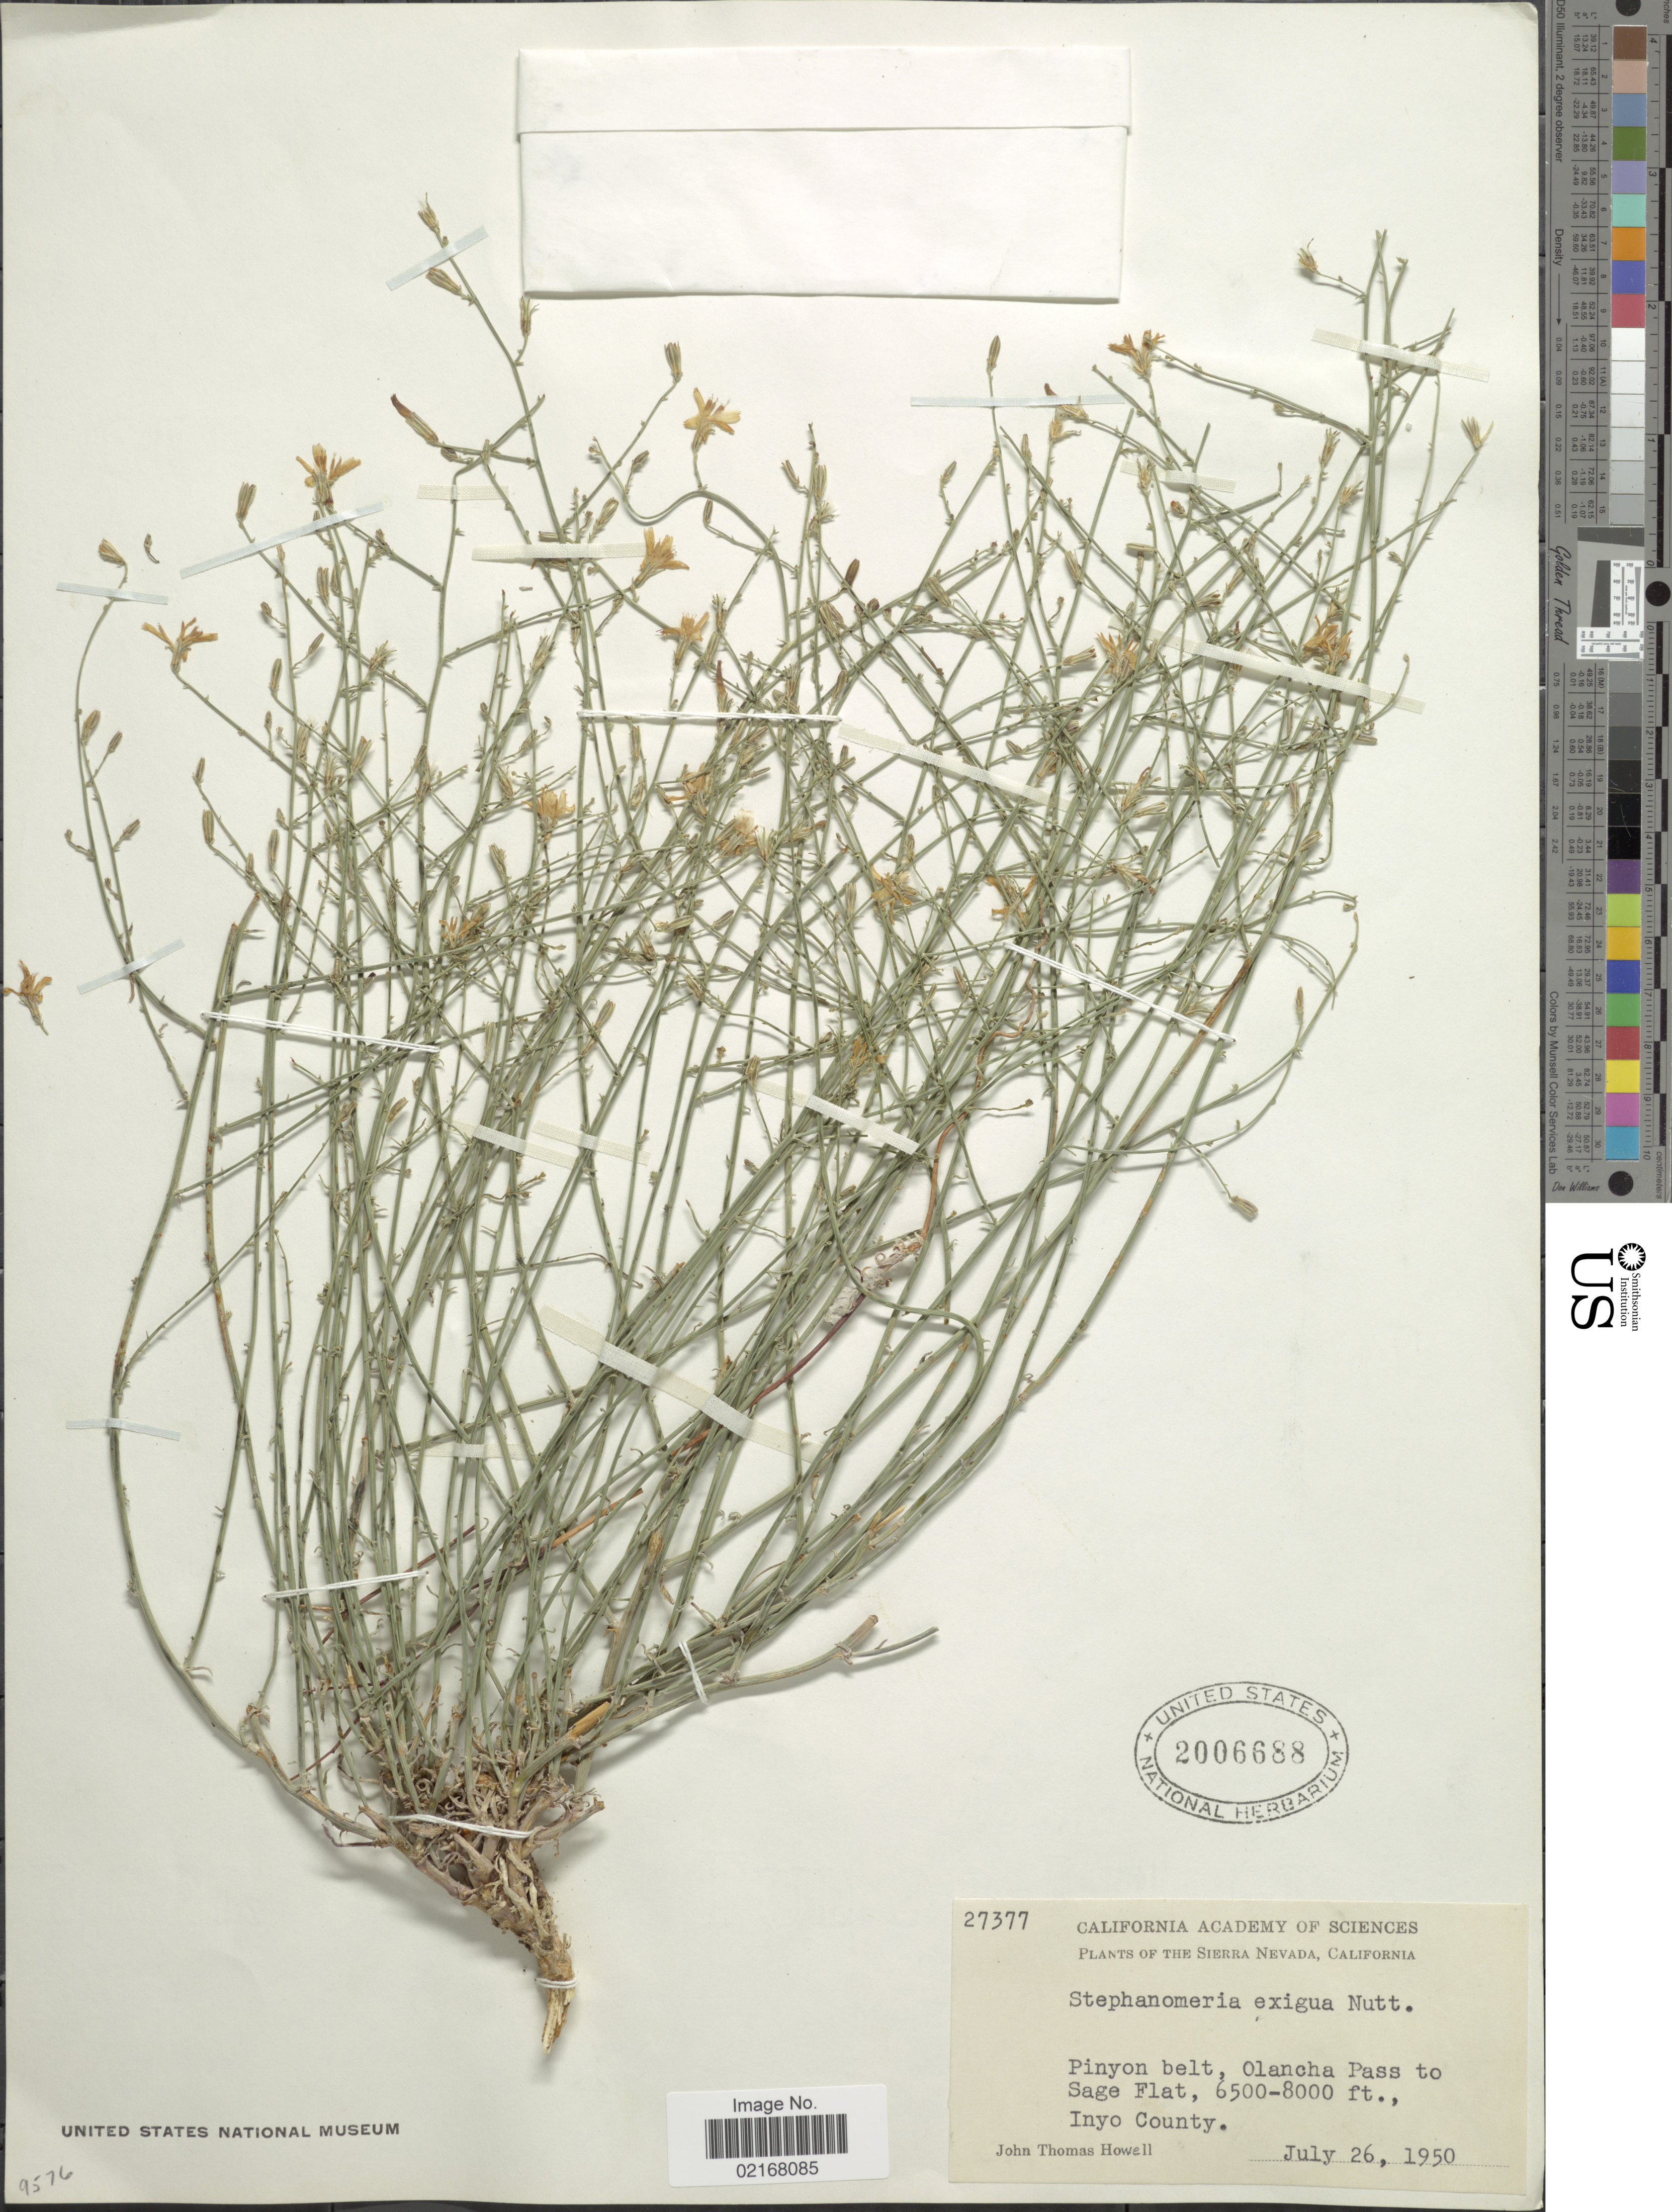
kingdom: Plantae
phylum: Tracheophyta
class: Magnoliopsida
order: Asterales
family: Asteraceae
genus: Stephanomeria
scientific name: Stephanomeria exigua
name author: Nutt.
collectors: J. T. Howell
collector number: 27377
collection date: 1950-07-26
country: United States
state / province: California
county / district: Inyo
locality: Sierra Nevada, California. Pinyon belt, Olancha Pass to Sage Flat. Inyo County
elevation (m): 1981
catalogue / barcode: US 2006688